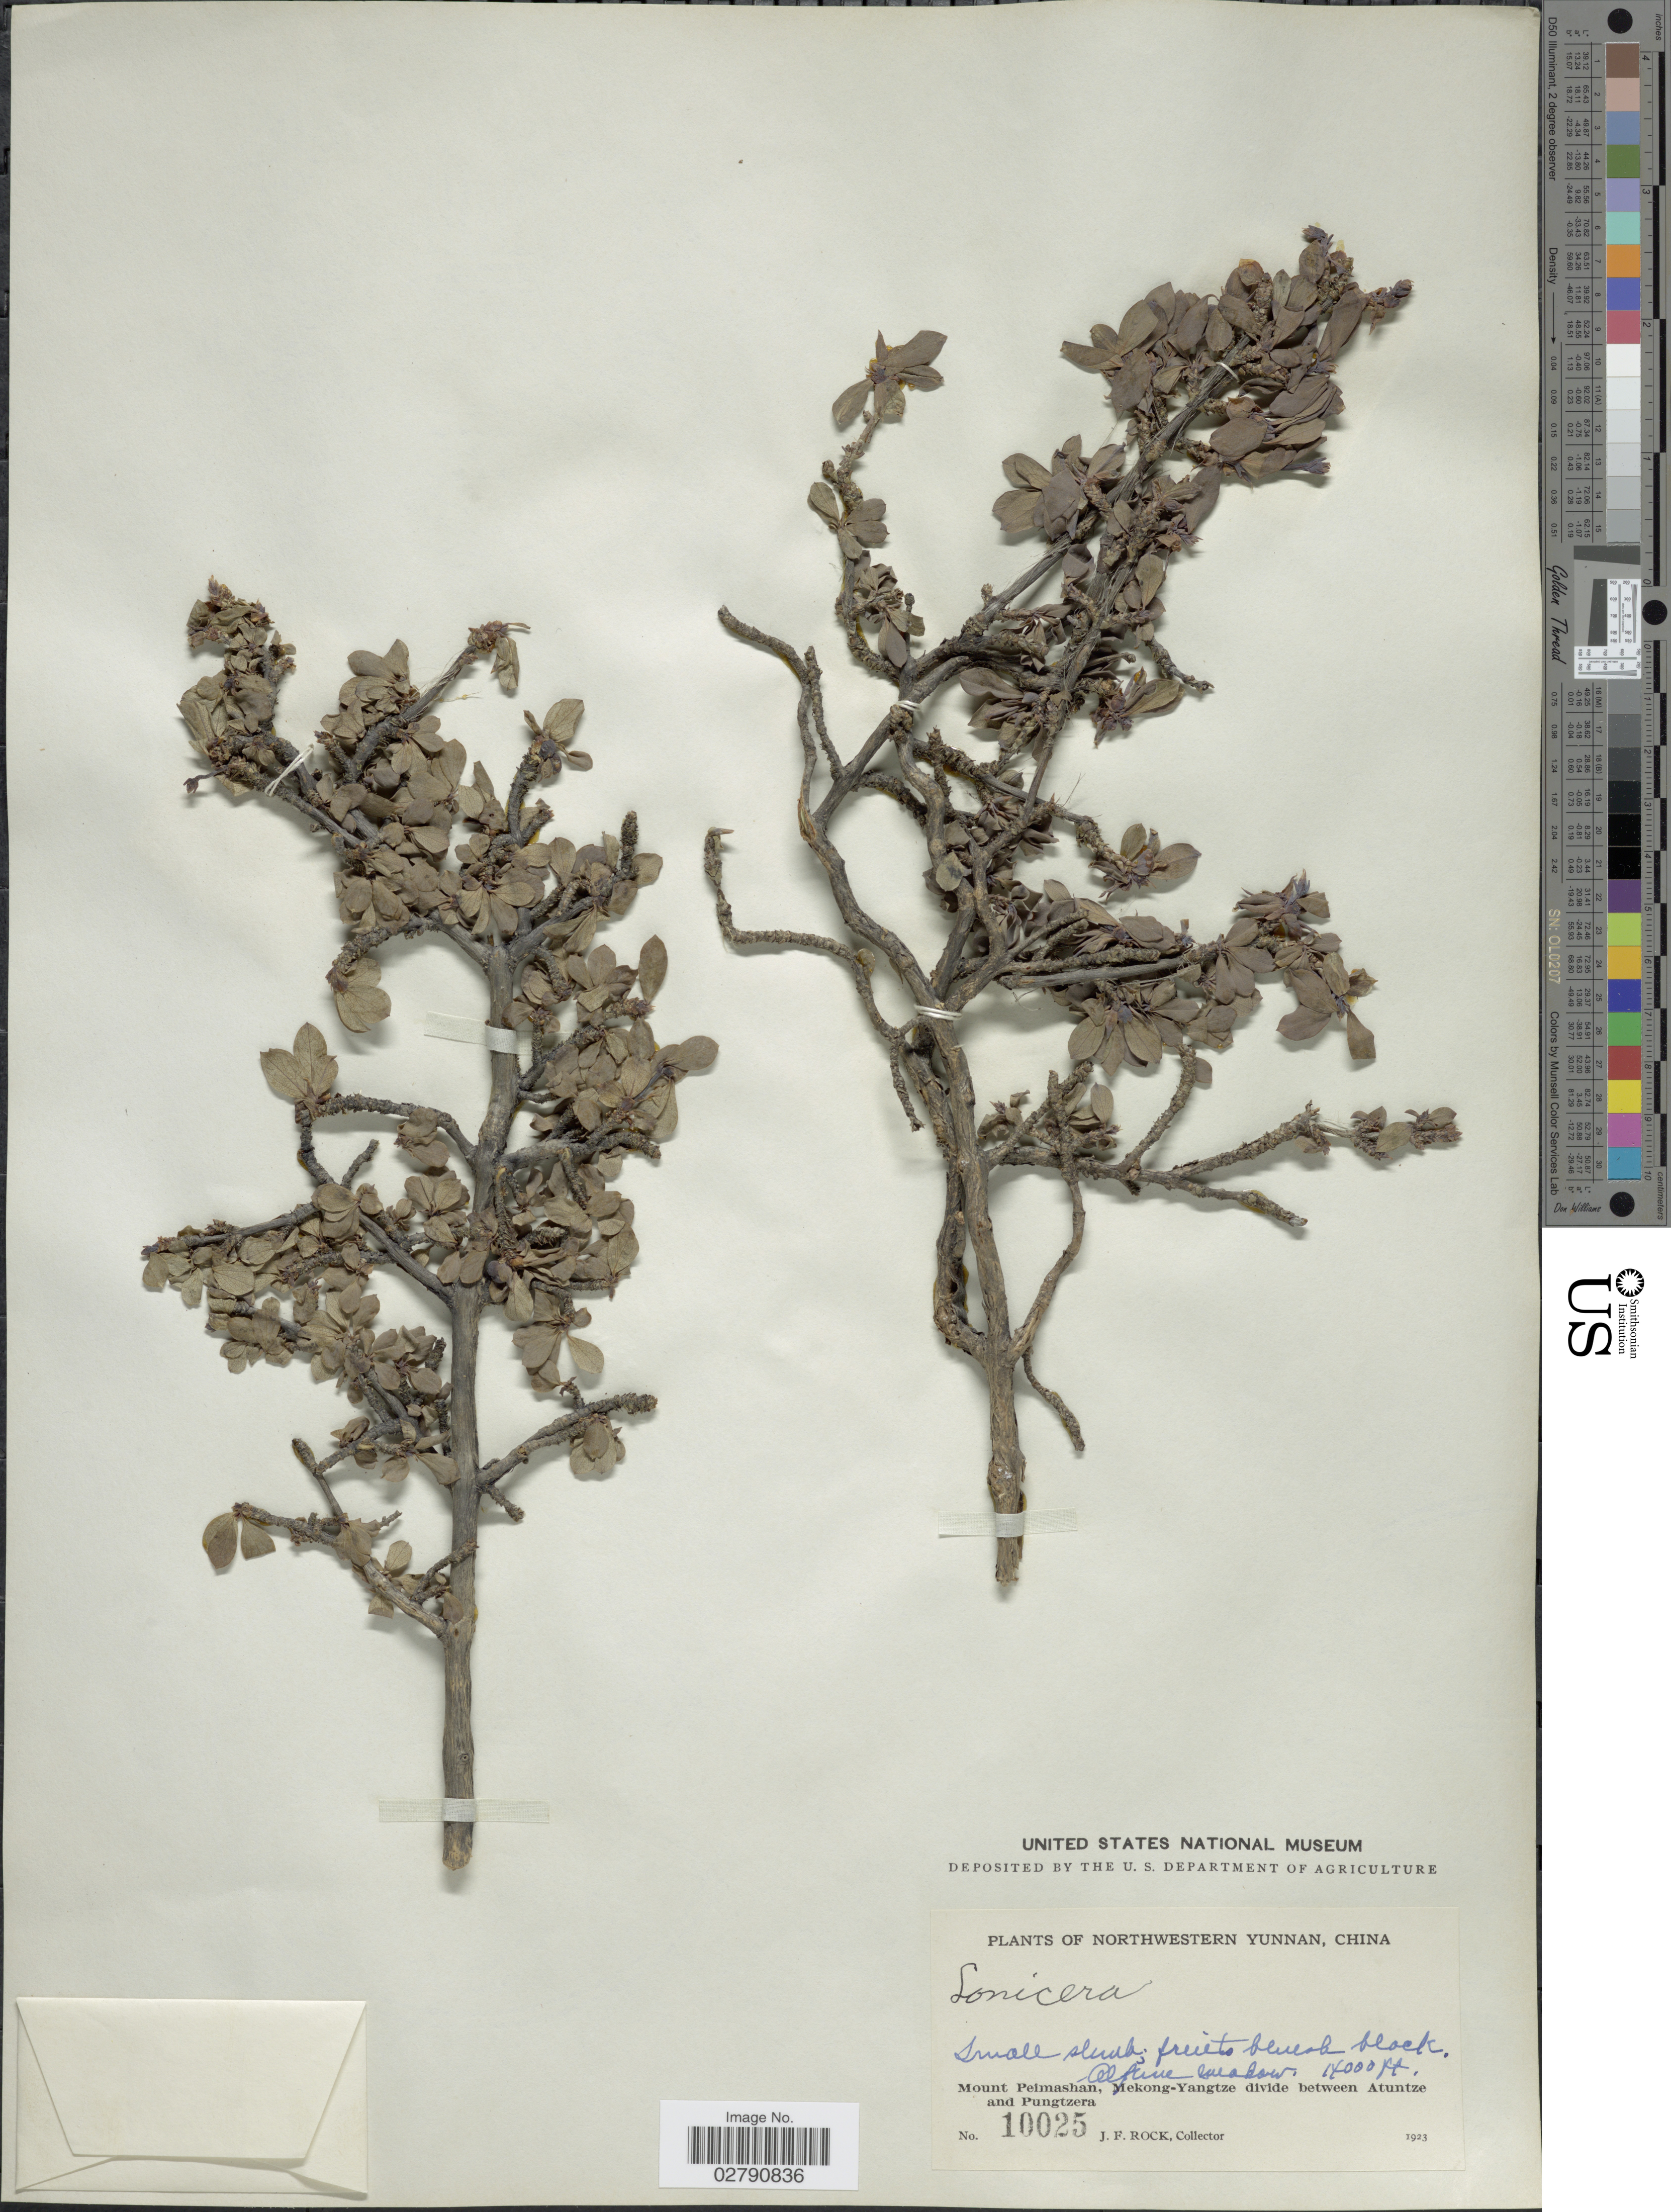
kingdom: Plantae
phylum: Tracheophyta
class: Magnoliopsida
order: Dipsacales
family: Caprifoliaceae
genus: Lonicera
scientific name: Lonicera litangensis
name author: Batalin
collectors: J. Rock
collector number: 10025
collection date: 1923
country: China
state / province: Yunnan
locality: Northwestern Yunnan. Mount Peimashan, Mekong-Yangtze divide between Atuntze and Pungtzera.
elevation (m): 4267